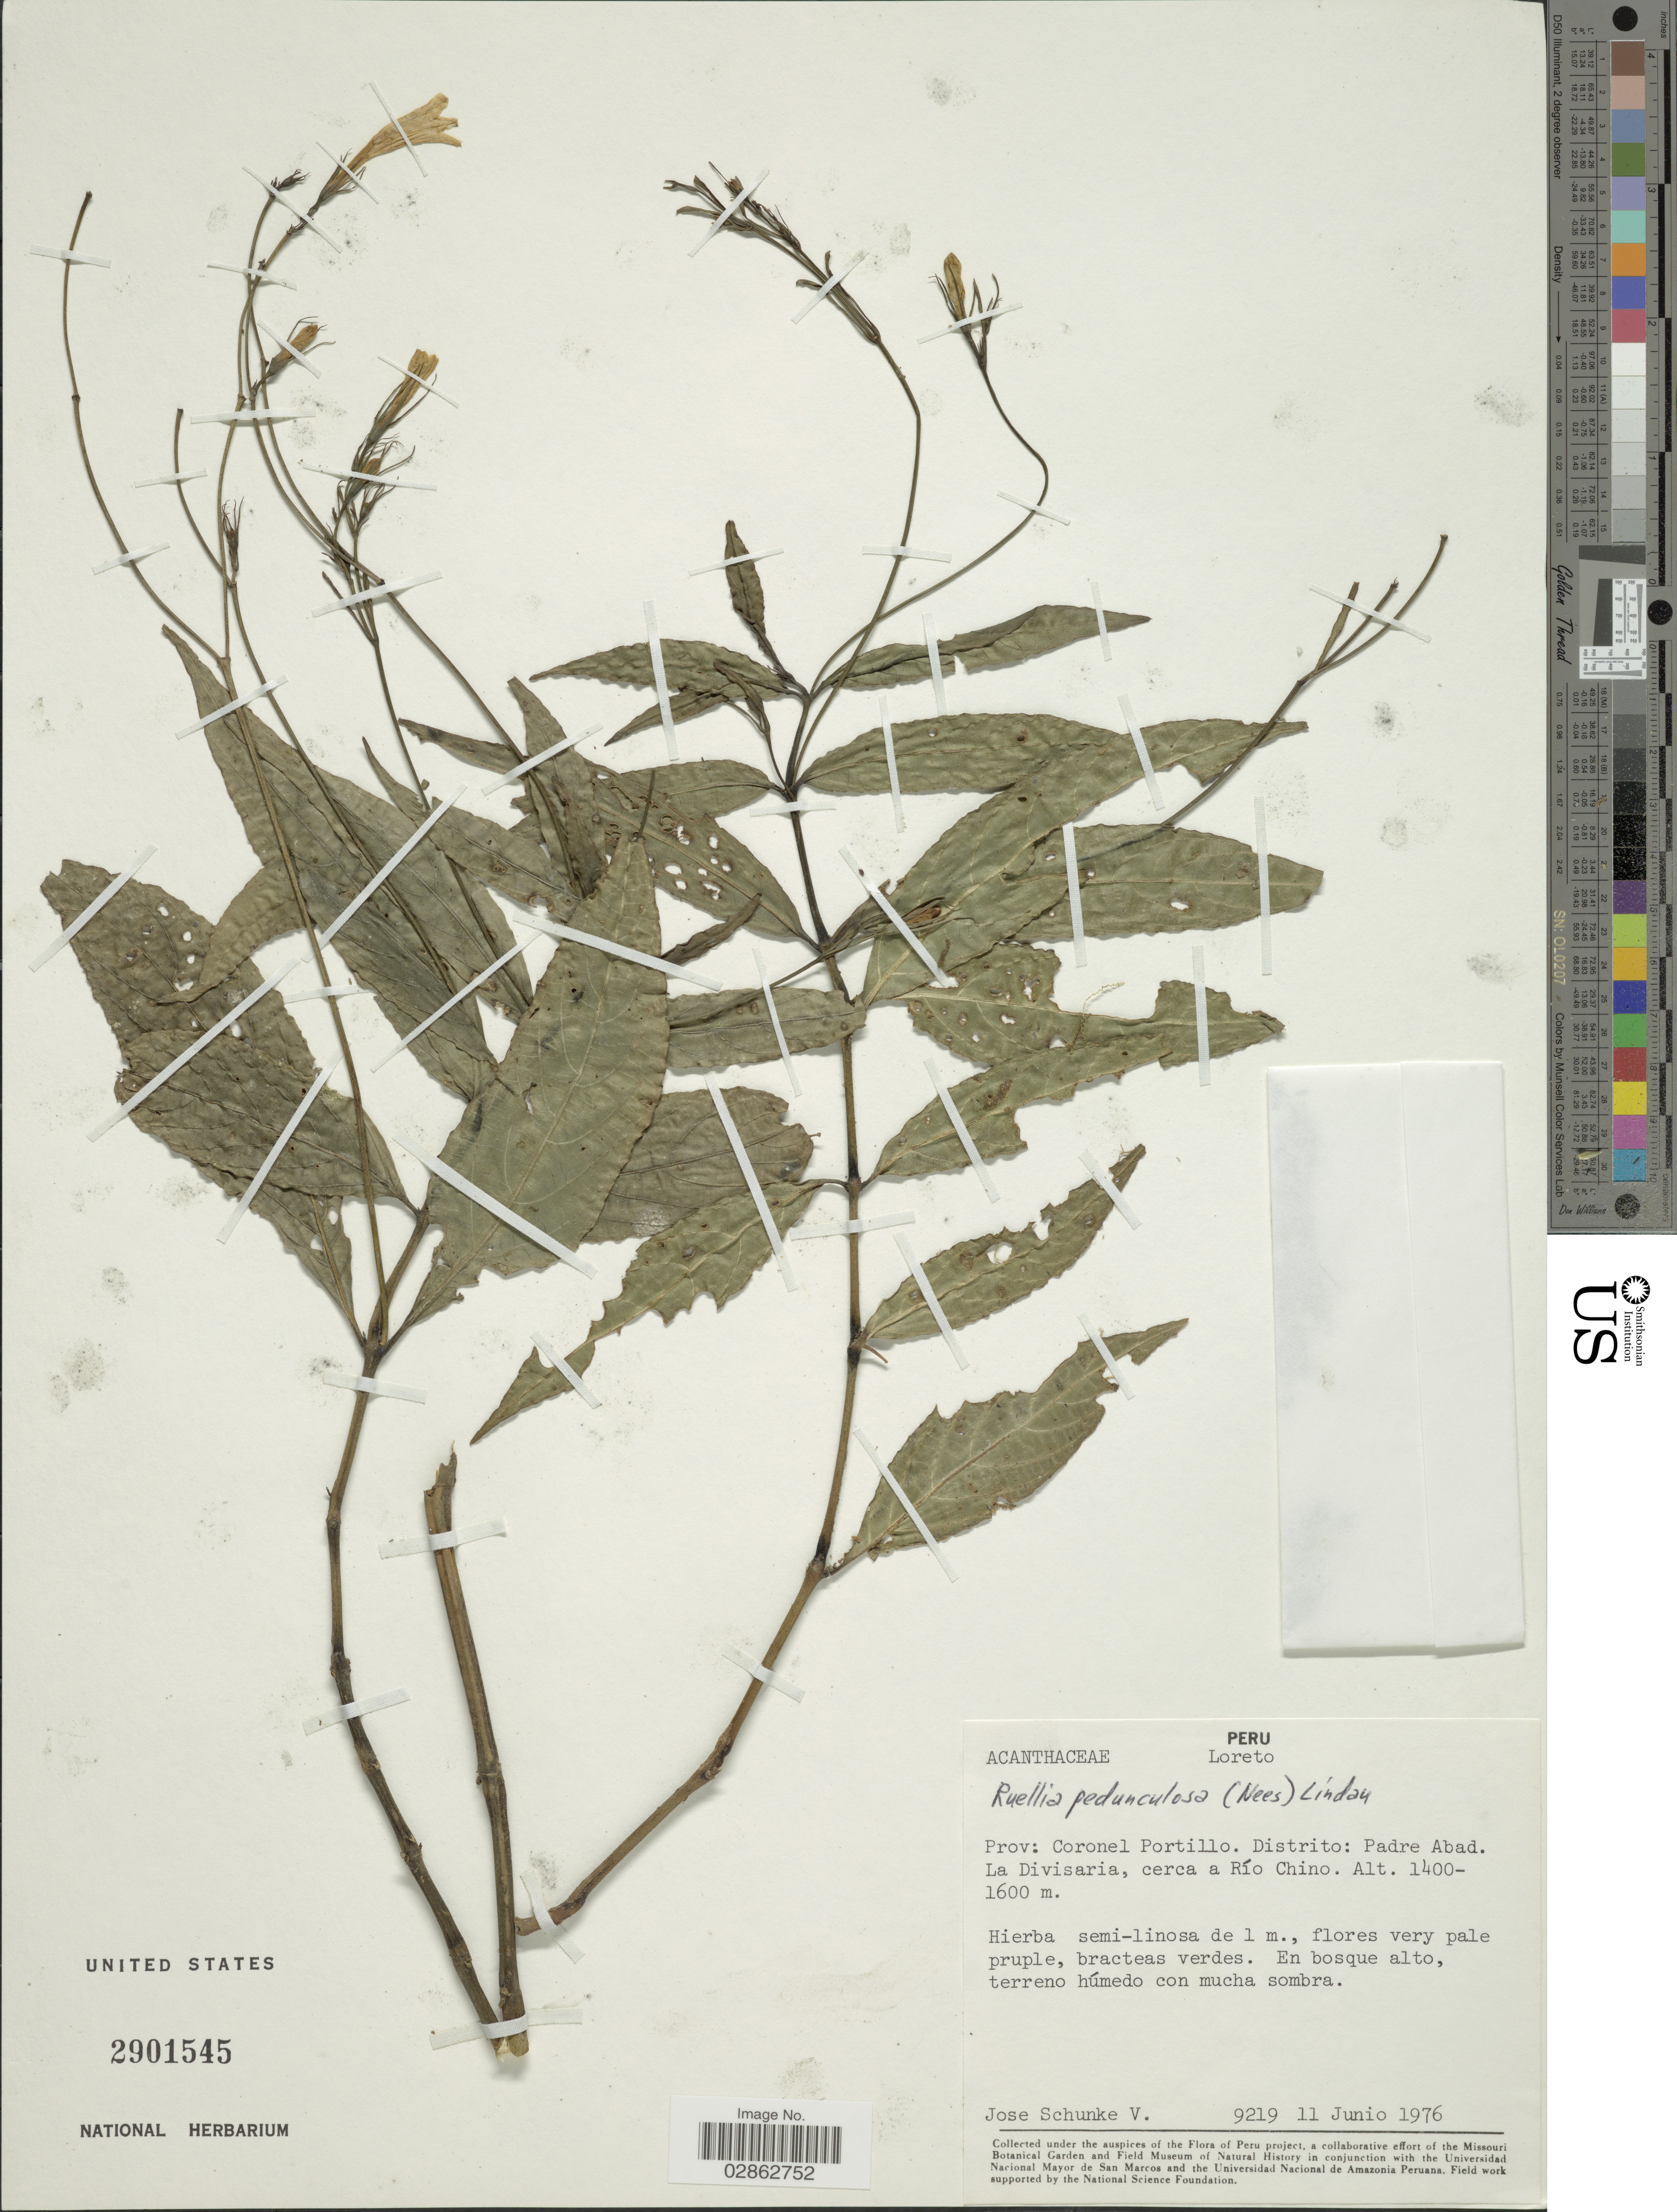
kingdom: Plantae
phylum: Tracheophyta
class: Magnoliopsida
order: Lamiales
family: Acanthaceae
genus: Ruellia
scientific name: Ruellia sp.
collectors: J. Schunke Vigo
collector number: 9219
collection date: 1976-06-11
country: Peru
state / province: Loreto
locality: Prov: Coronel Portillo. Distrito: Padre Abad. La Divisaria, cerca a Río Chino.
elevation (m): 1400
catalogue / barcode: US 2901545